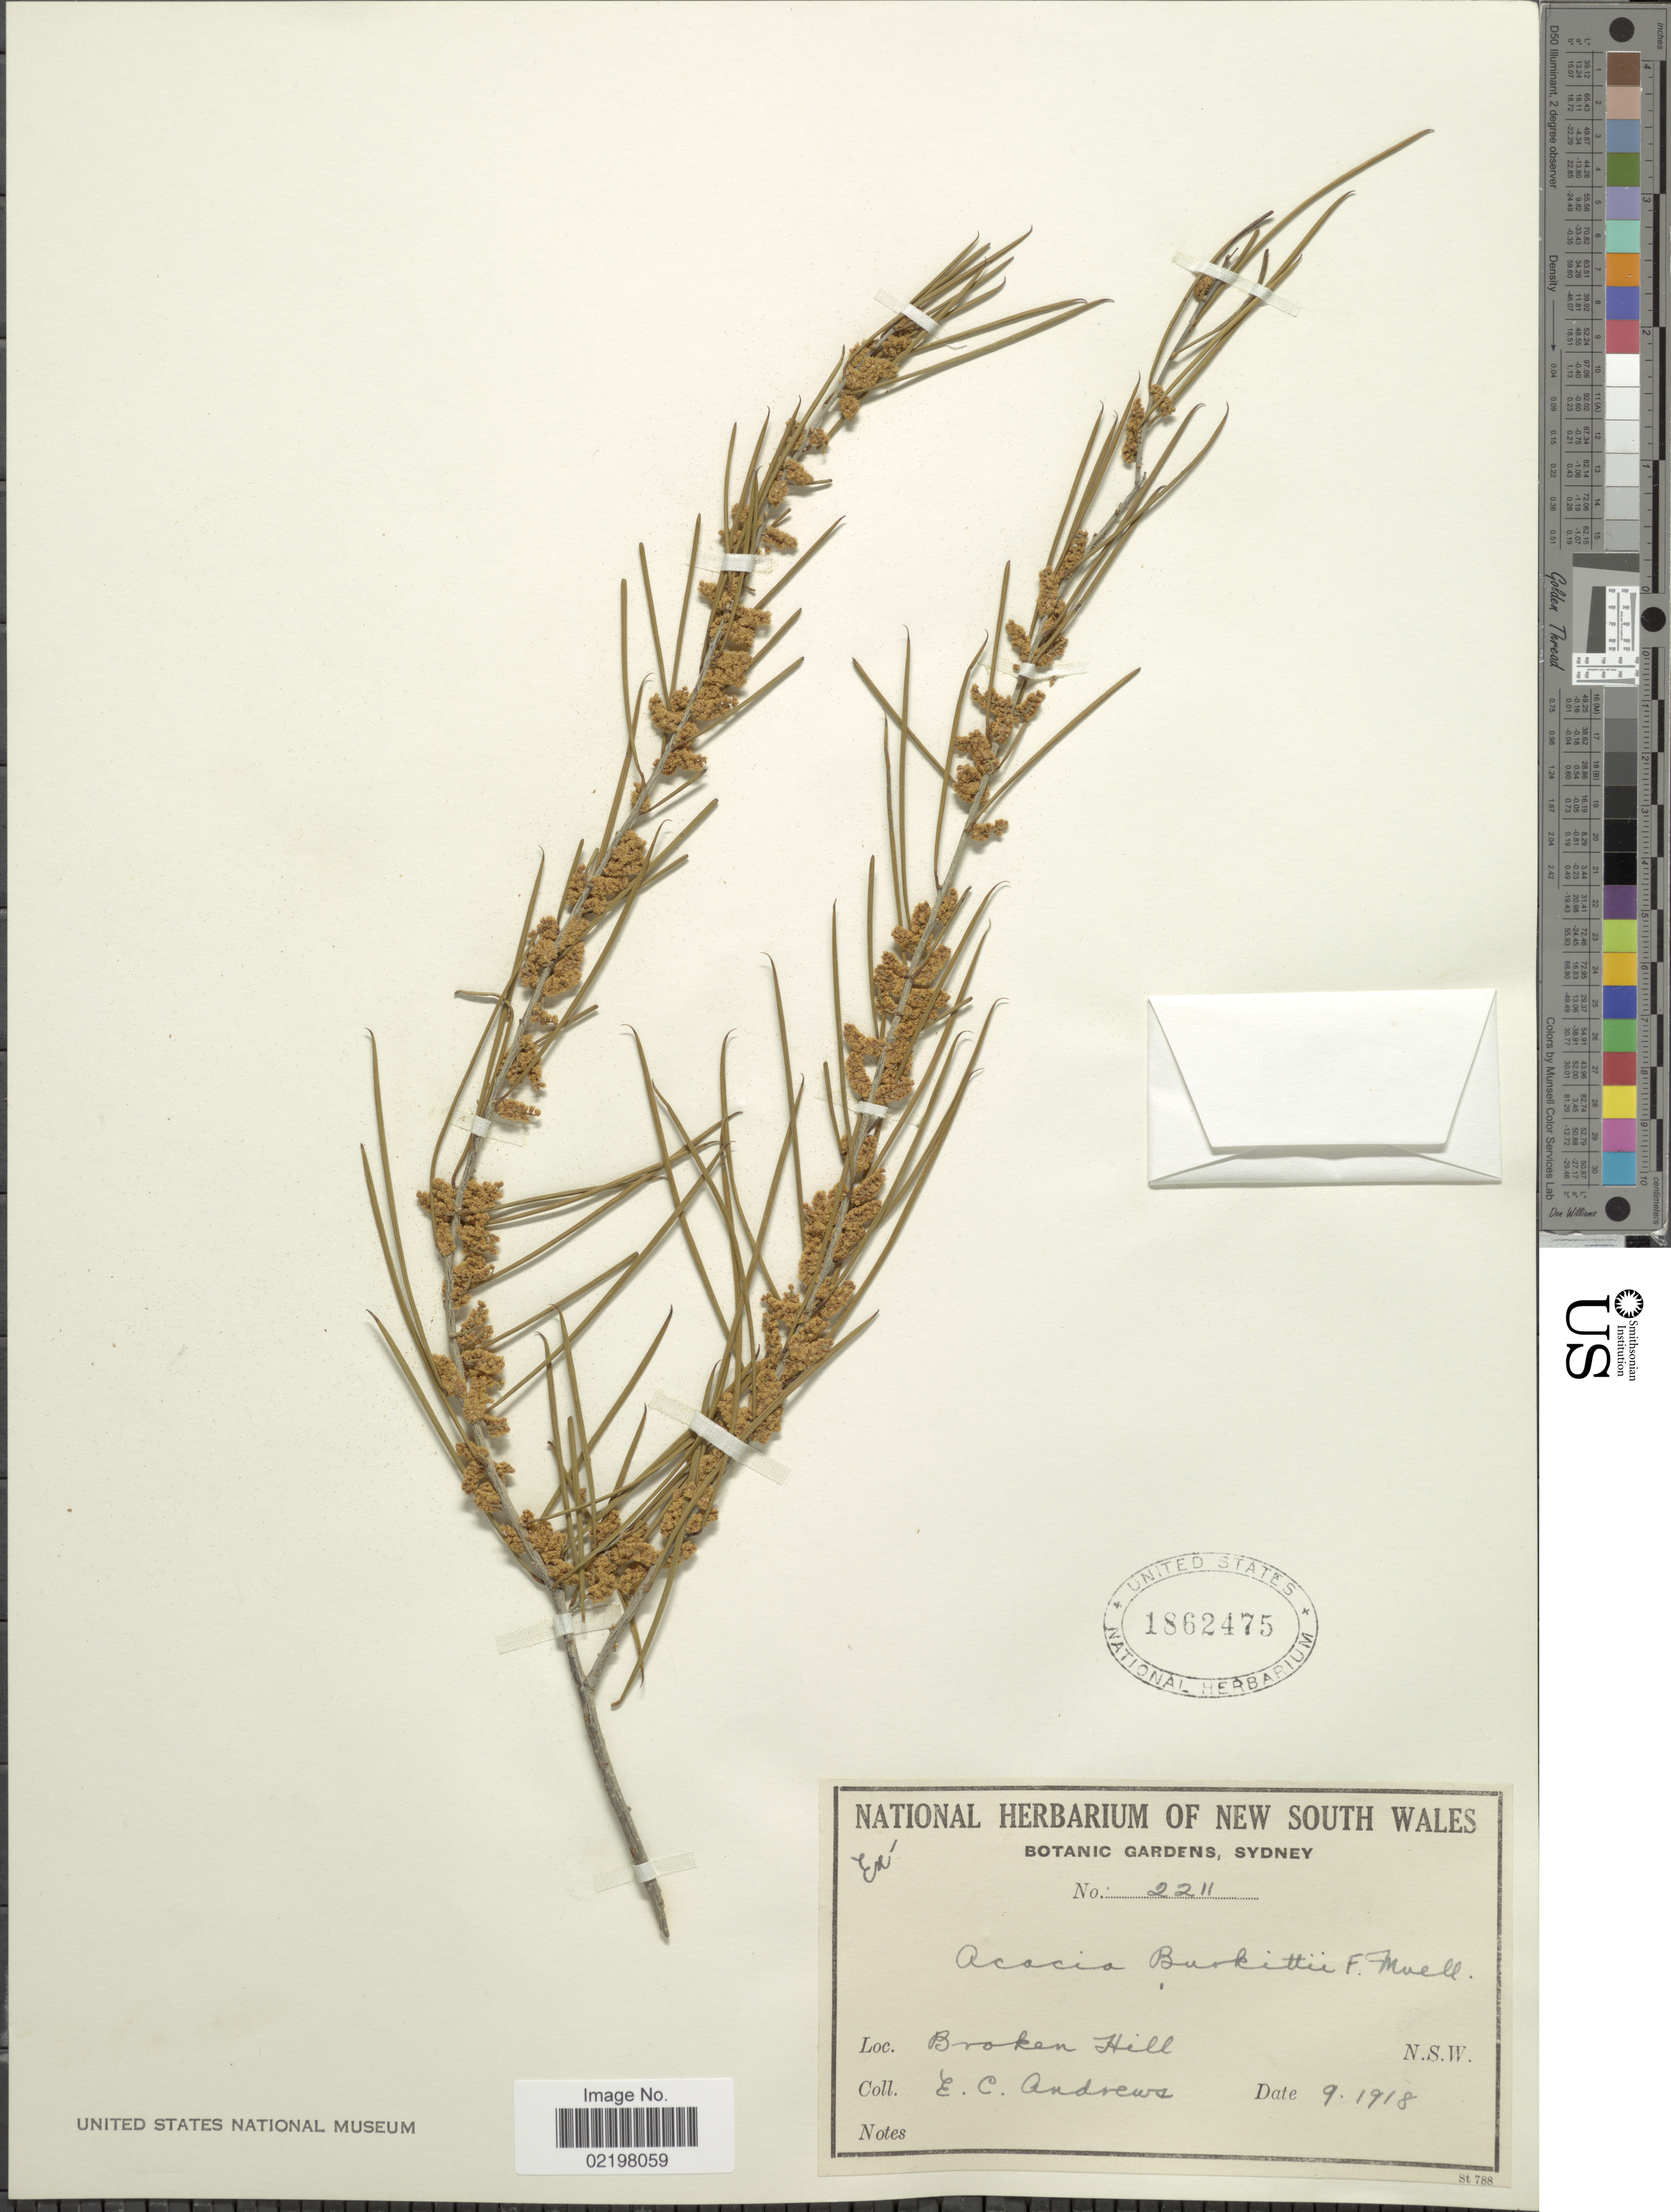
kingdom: Plantae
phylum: Tracheophyta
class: Magnoliopsida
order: Fabales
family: Fabaceae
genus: Acacia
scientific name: Acacia burkittii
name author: F. Muell. ex Benth.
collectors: E. Andrews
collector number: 2211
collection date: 1918-09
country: Australia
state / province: New South Wales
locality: Broken Hill, N.S.W.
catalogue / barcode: US 1862475